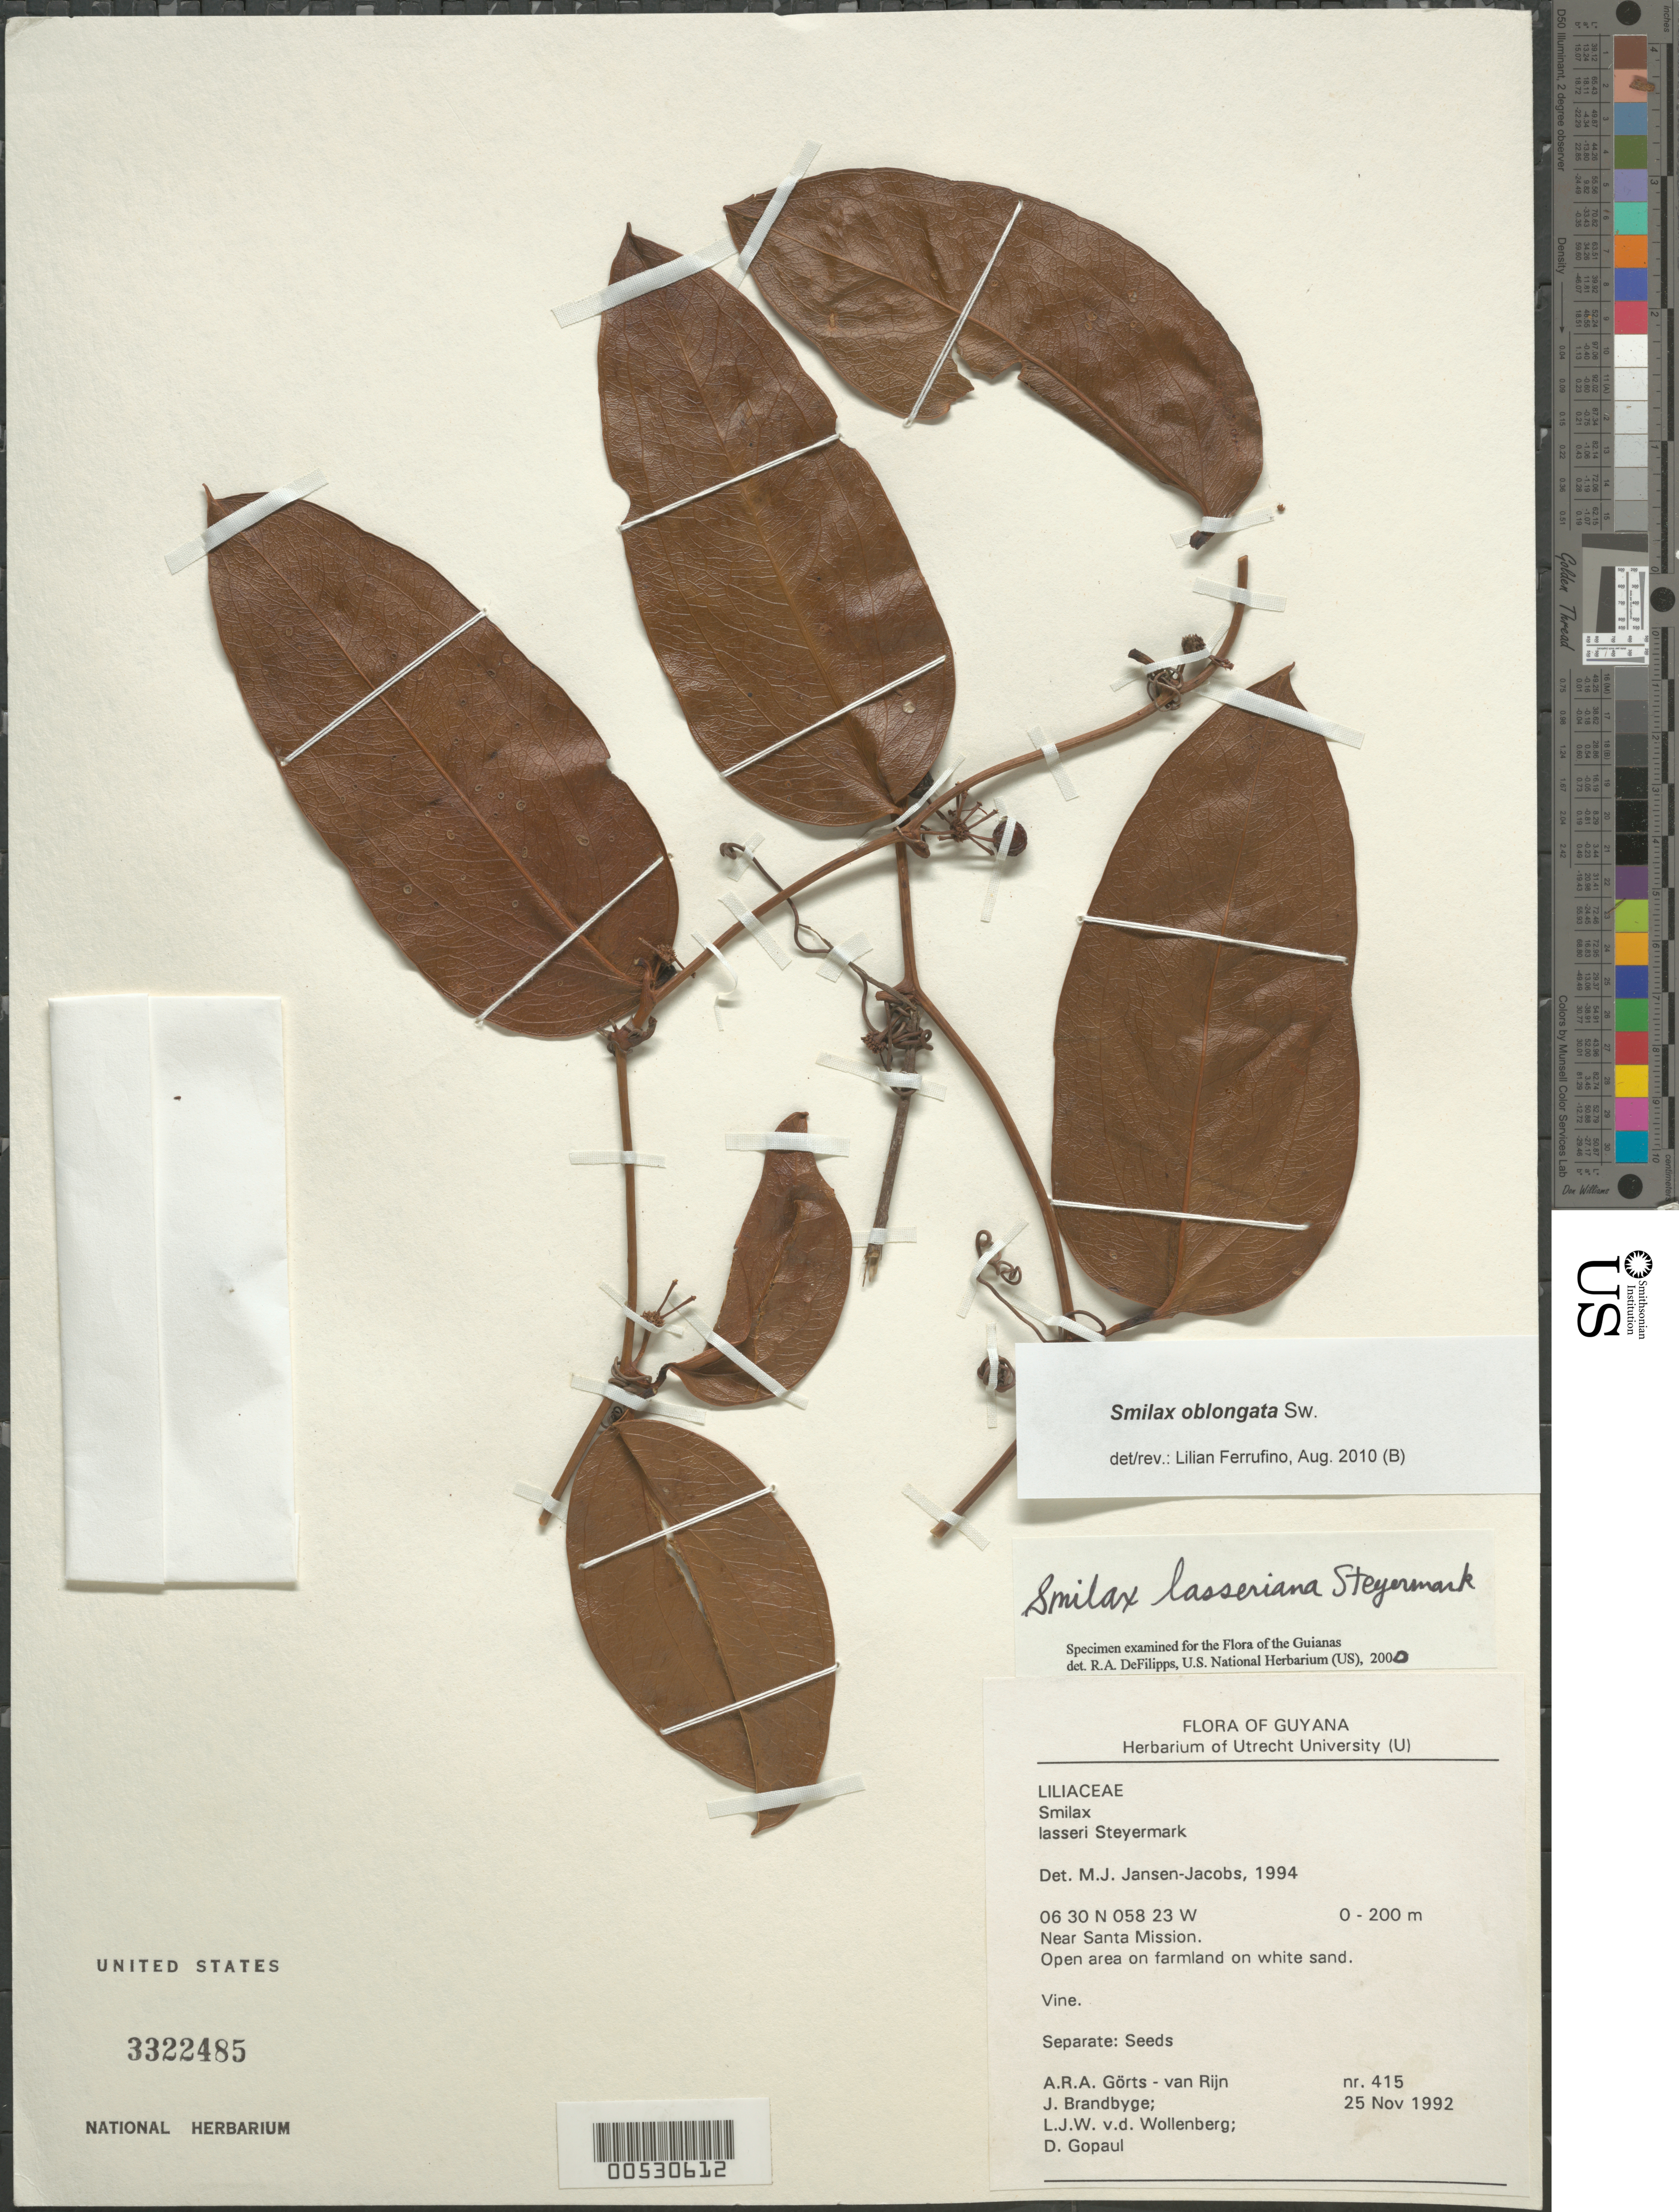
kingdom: Plantae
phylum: Tracheophyta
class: Liliopsida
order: Liliales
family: Smilacaceae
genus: Smilax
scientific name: Smilax oblongata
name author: Sw.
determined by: Ferrufino, L., (USJ), Herbario Universidad de Costa Rica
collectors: A. .R. A. Görts-van Rijn, J. Brandbyge, L. van der Wollenberg & D. Gopaul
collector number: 415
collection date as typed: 25-Nov-92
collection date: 1992-11-25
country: Guyana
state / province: Demerara-Mahaica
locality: Santa Mission, near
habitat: Open area on farmland on white sand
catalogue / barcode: US 3322485